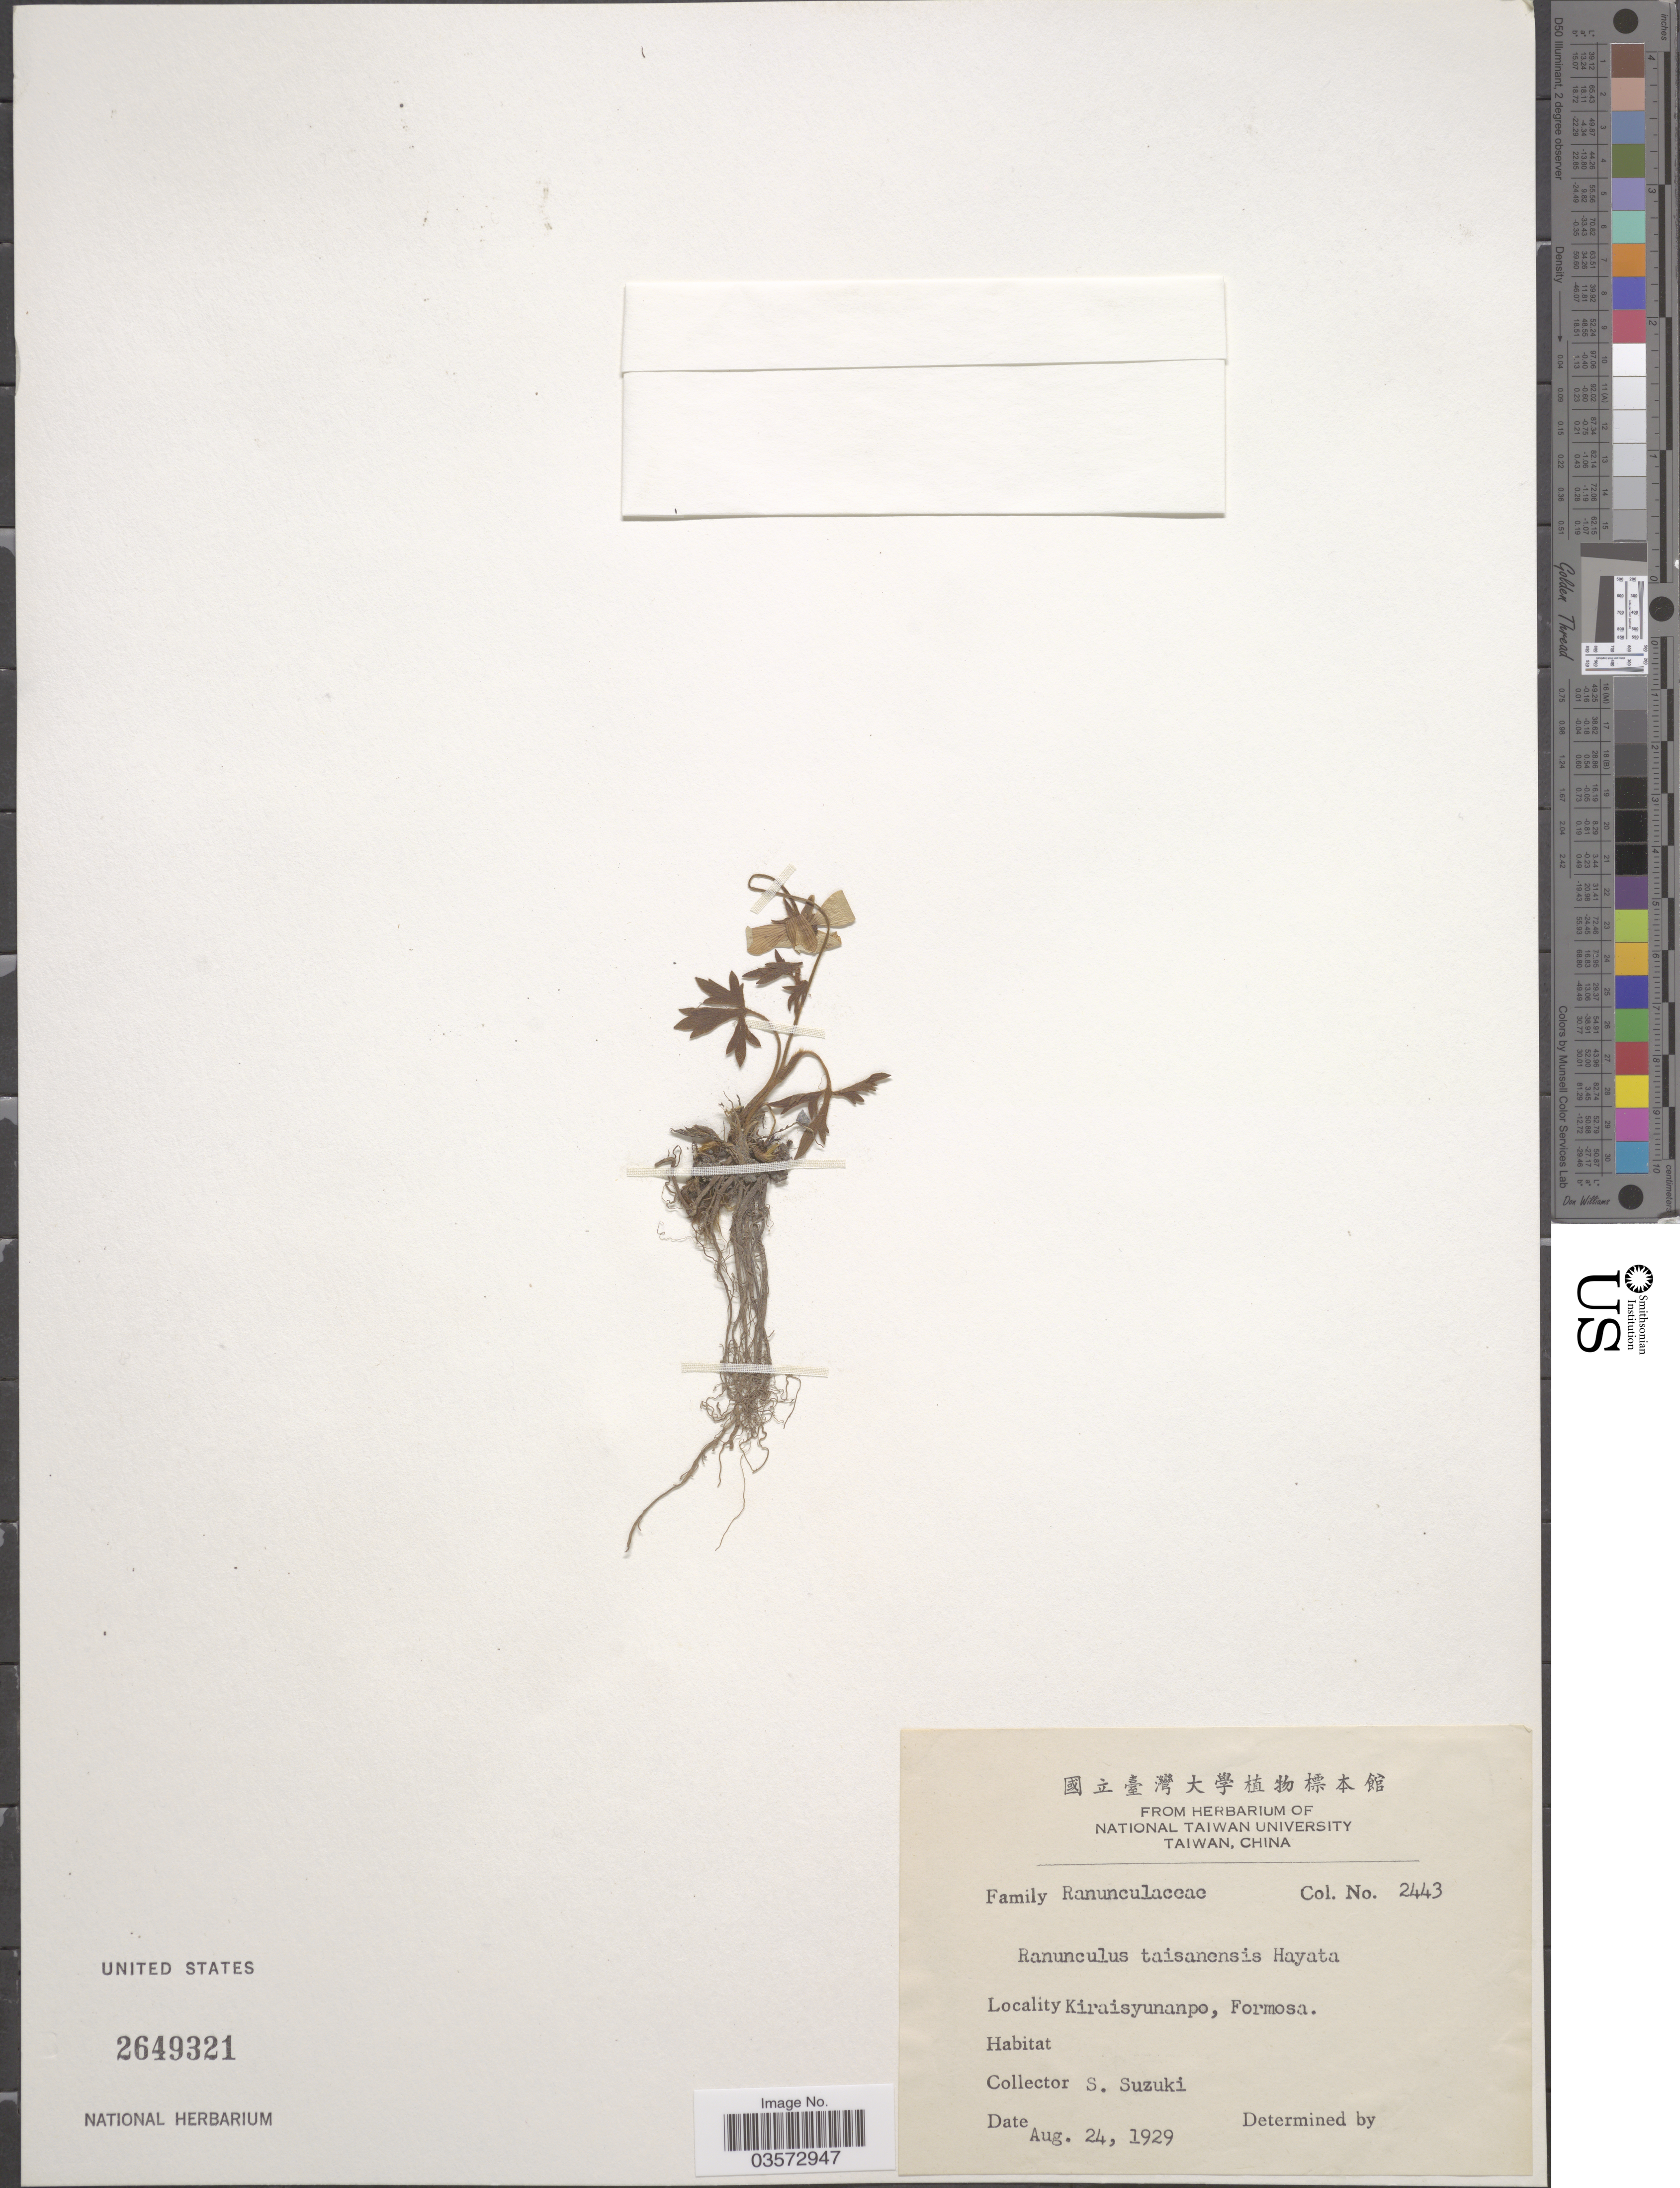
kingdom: Plantae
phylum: Tracheophyta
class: Magnoliopsida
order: Ranunculales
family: Ranunculaceae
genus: Ranunculus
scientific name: Ranunculus taisanensis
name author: Hayata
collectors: S. Suzuki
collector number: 2443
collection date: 1929-08-24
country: Taiwan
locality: Kiraisyunanpo, Formosa.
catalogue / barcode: US 2649321